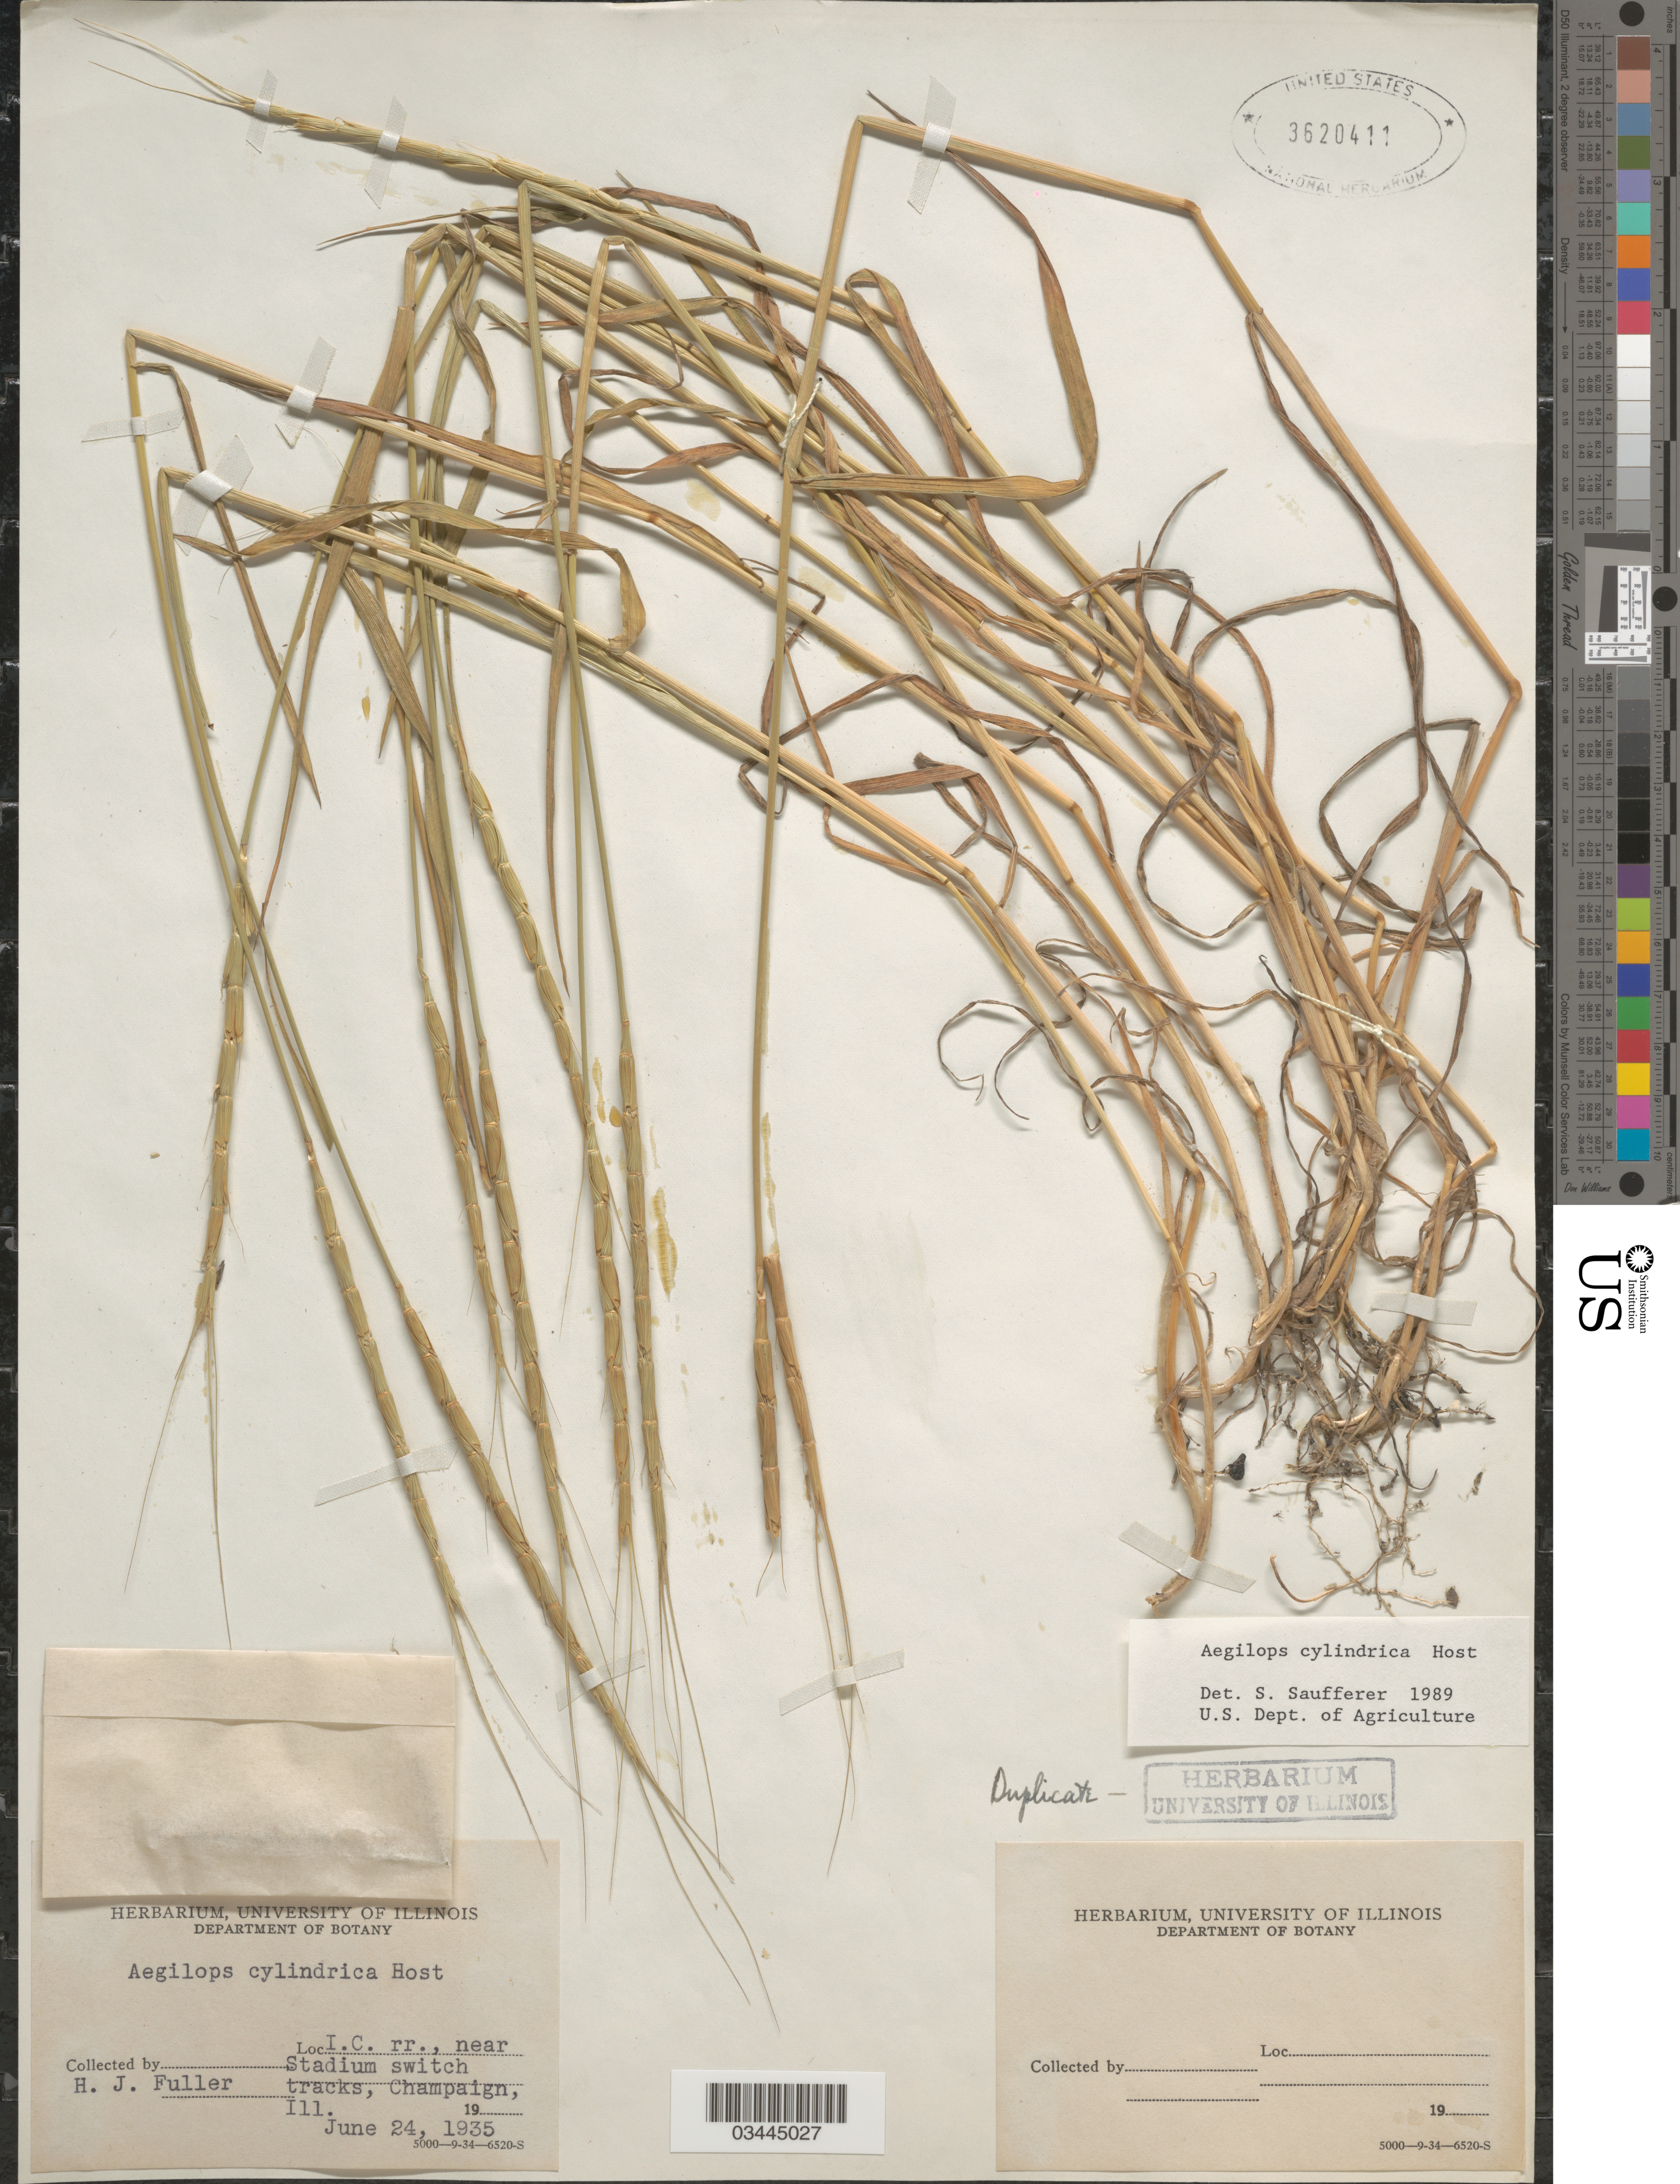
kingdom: Plantae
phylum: Tracheophyta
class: Liliopsida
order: Poales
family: Poaceae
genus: Aegilops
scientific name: Aegilops cylindrica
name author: Host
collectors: H. Fuller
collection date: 1935-06-24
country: United States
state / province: Illinois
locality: I.C. rr., near Stadium switch tracks, Champaign.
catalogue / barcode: US 3620411